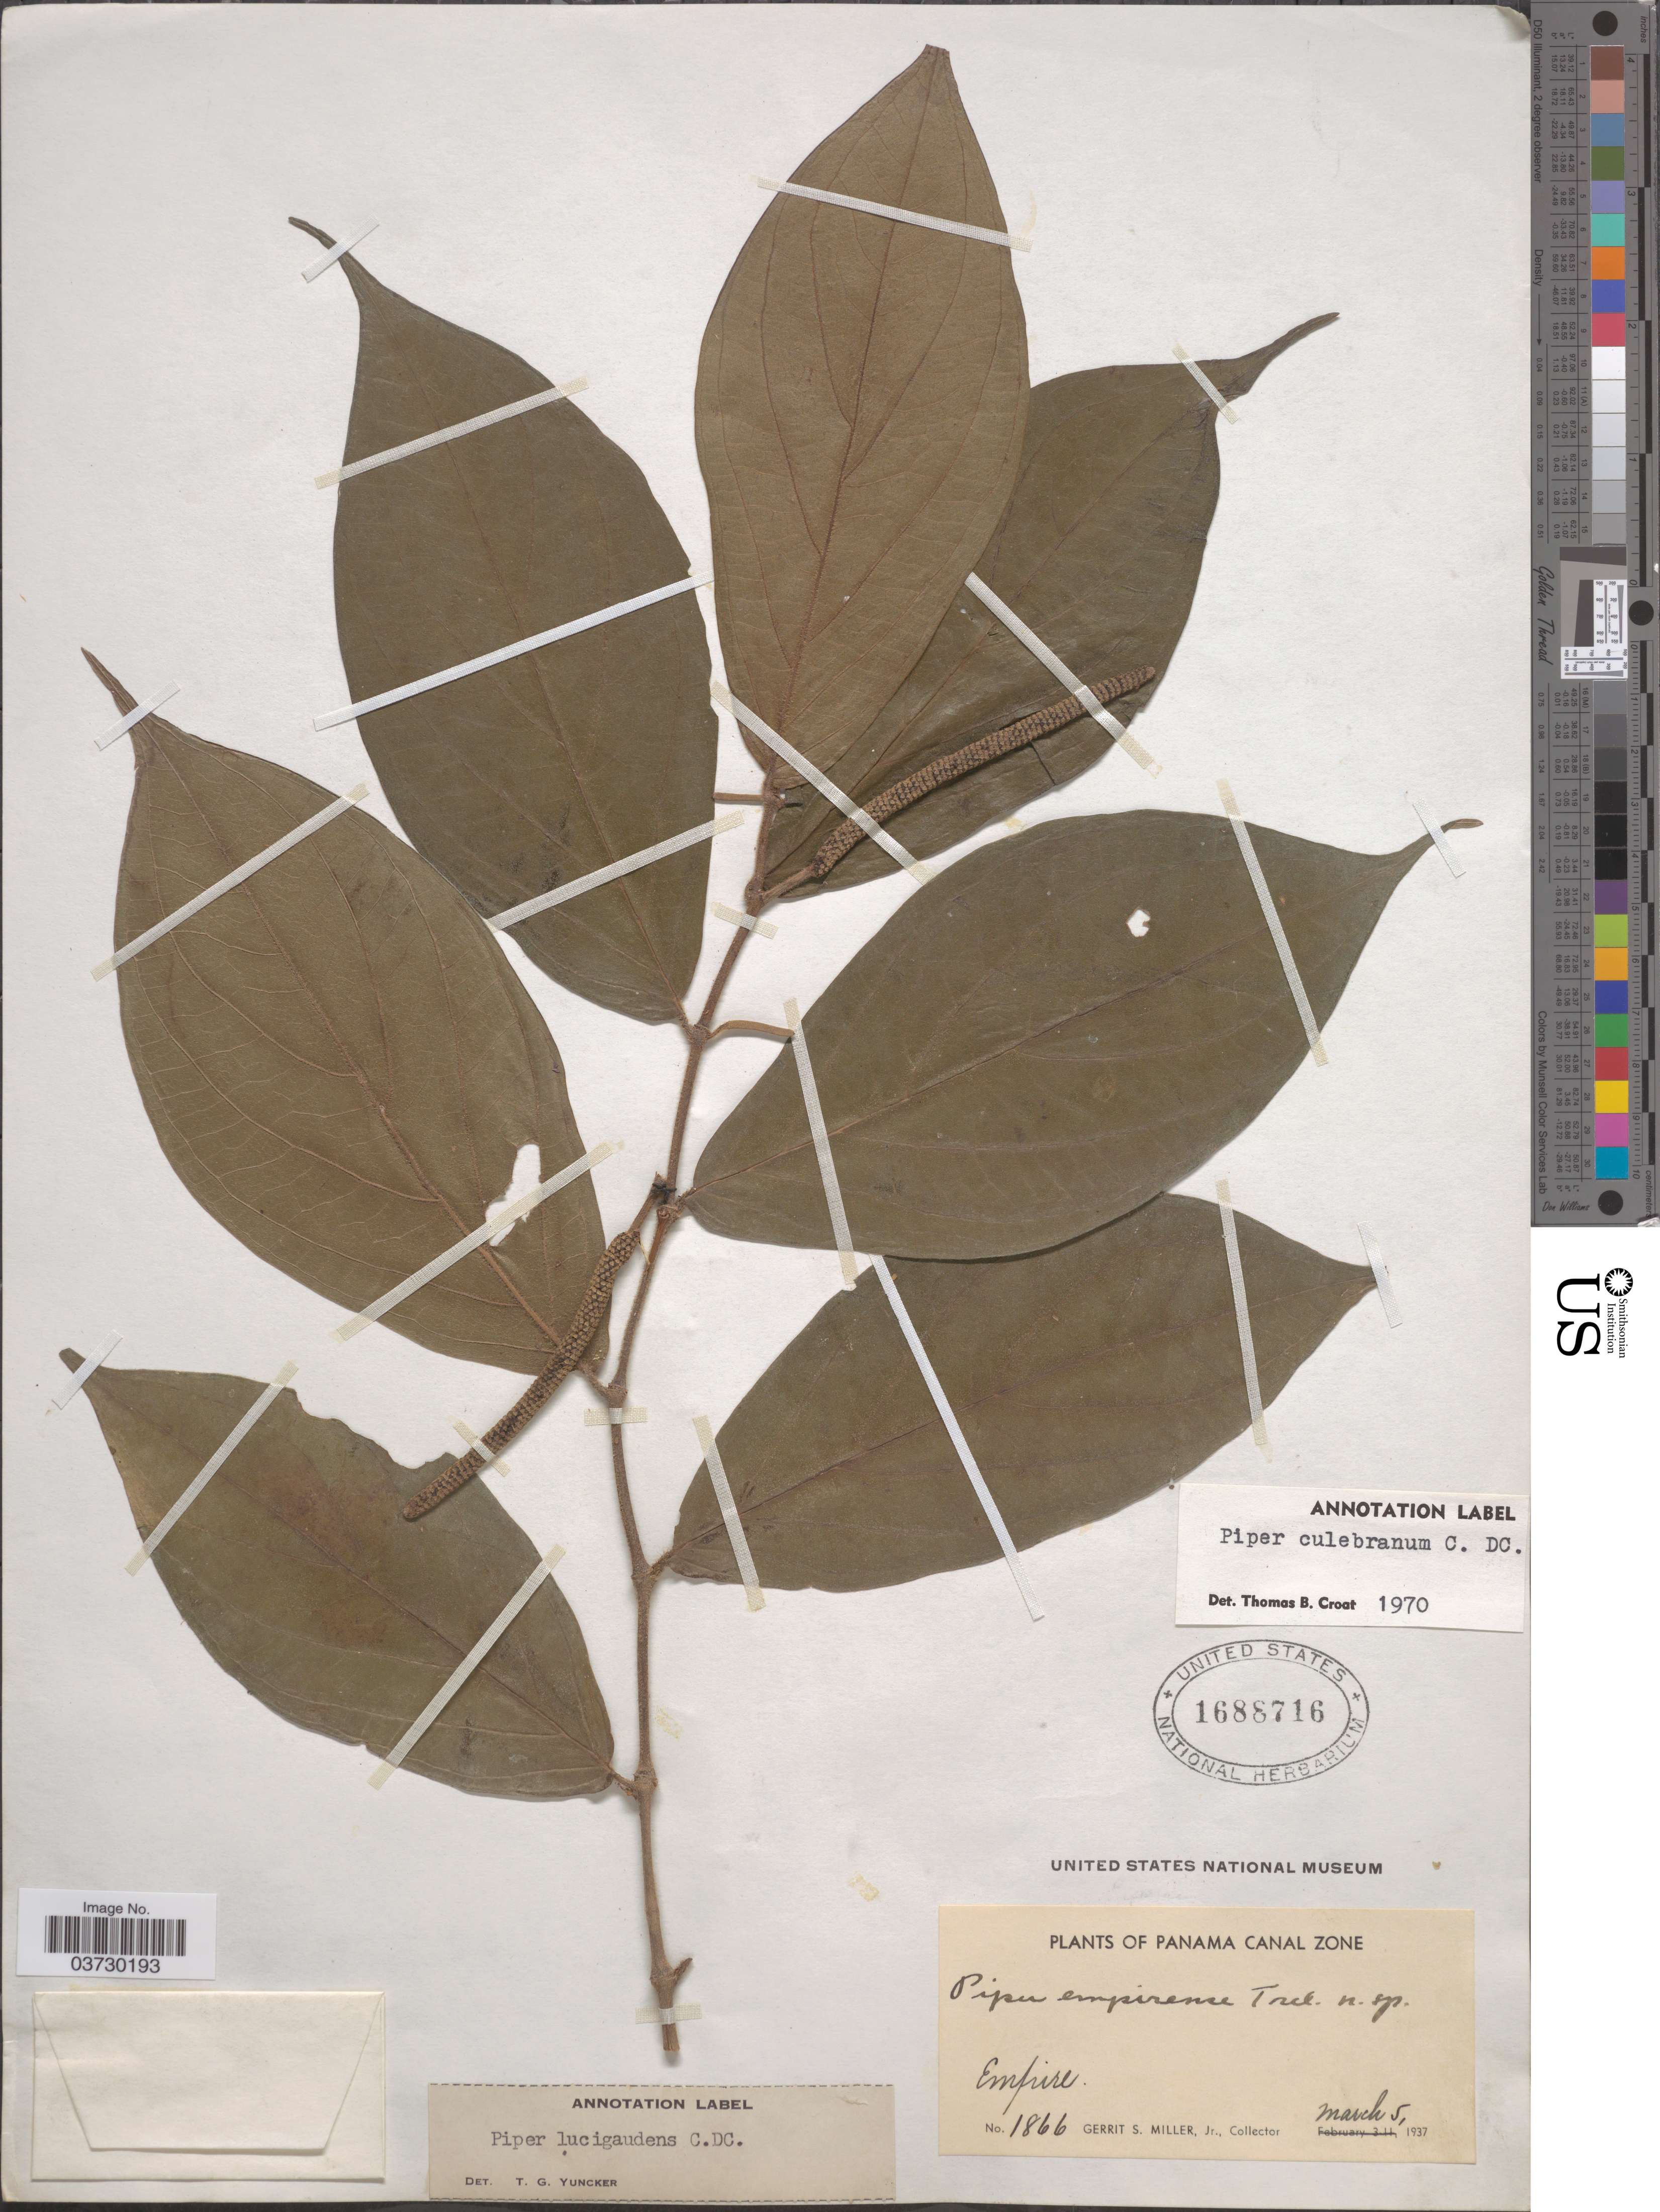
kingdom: Plantae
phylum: Tracheophyta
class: Magnoliopsida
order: Piperales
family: Piperaceae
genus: Piper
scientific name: Piper culebranum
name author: C. DC.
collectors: G. S. Miller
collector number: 1866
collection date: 1937-03-05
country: Panama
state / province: Colón / Panamá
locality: Canal Zone. Empire.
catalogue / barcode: US 1688716